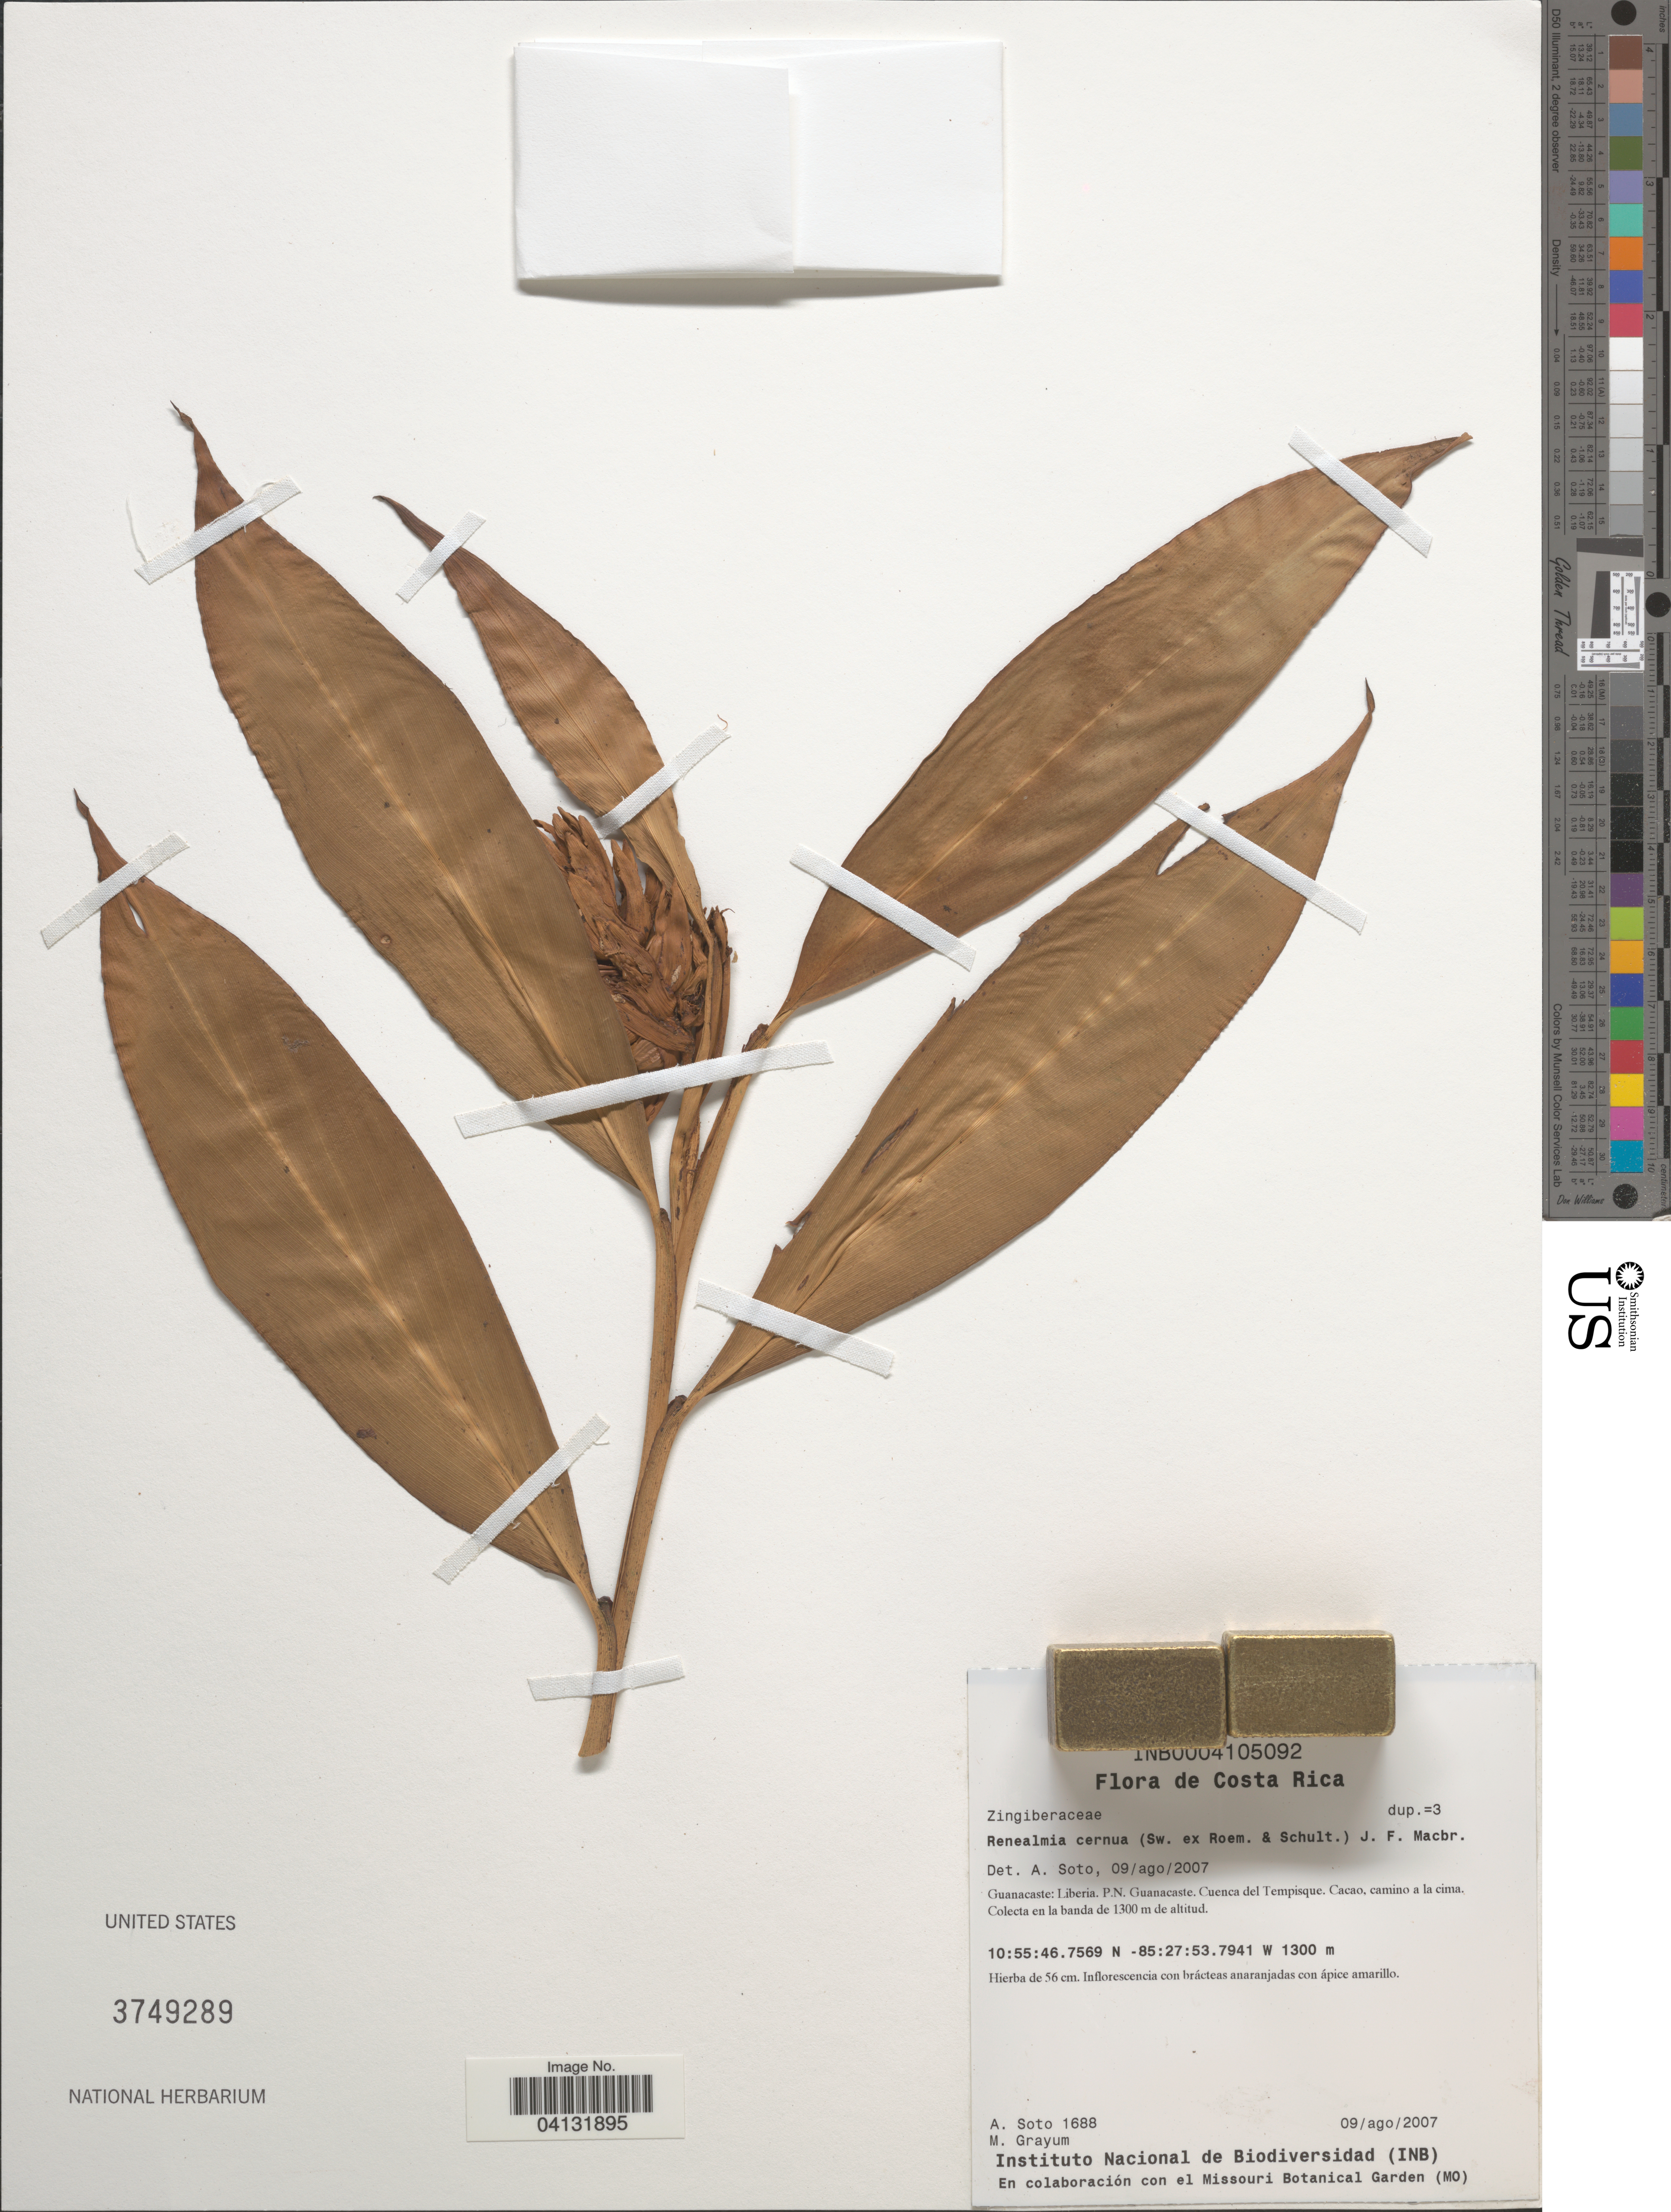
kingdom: Plantae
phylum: Tracheophyta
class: Liliopsida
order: Zingiberales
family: Zingiberaceae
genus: Renealmia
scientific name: Renealmia cernua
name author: (Sw. ex Roem. & Schult.) J.F. Macbr.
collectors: A. Soto & M. H. Grayum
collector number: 1688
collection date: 2007-08-09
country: Costa Rica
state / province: Guanacaste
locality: Liberia. P.N. Guanacaste. Cuenca del Tempisque. Cacao, camino a la cima.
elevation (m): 1300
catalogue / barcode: US 3749289